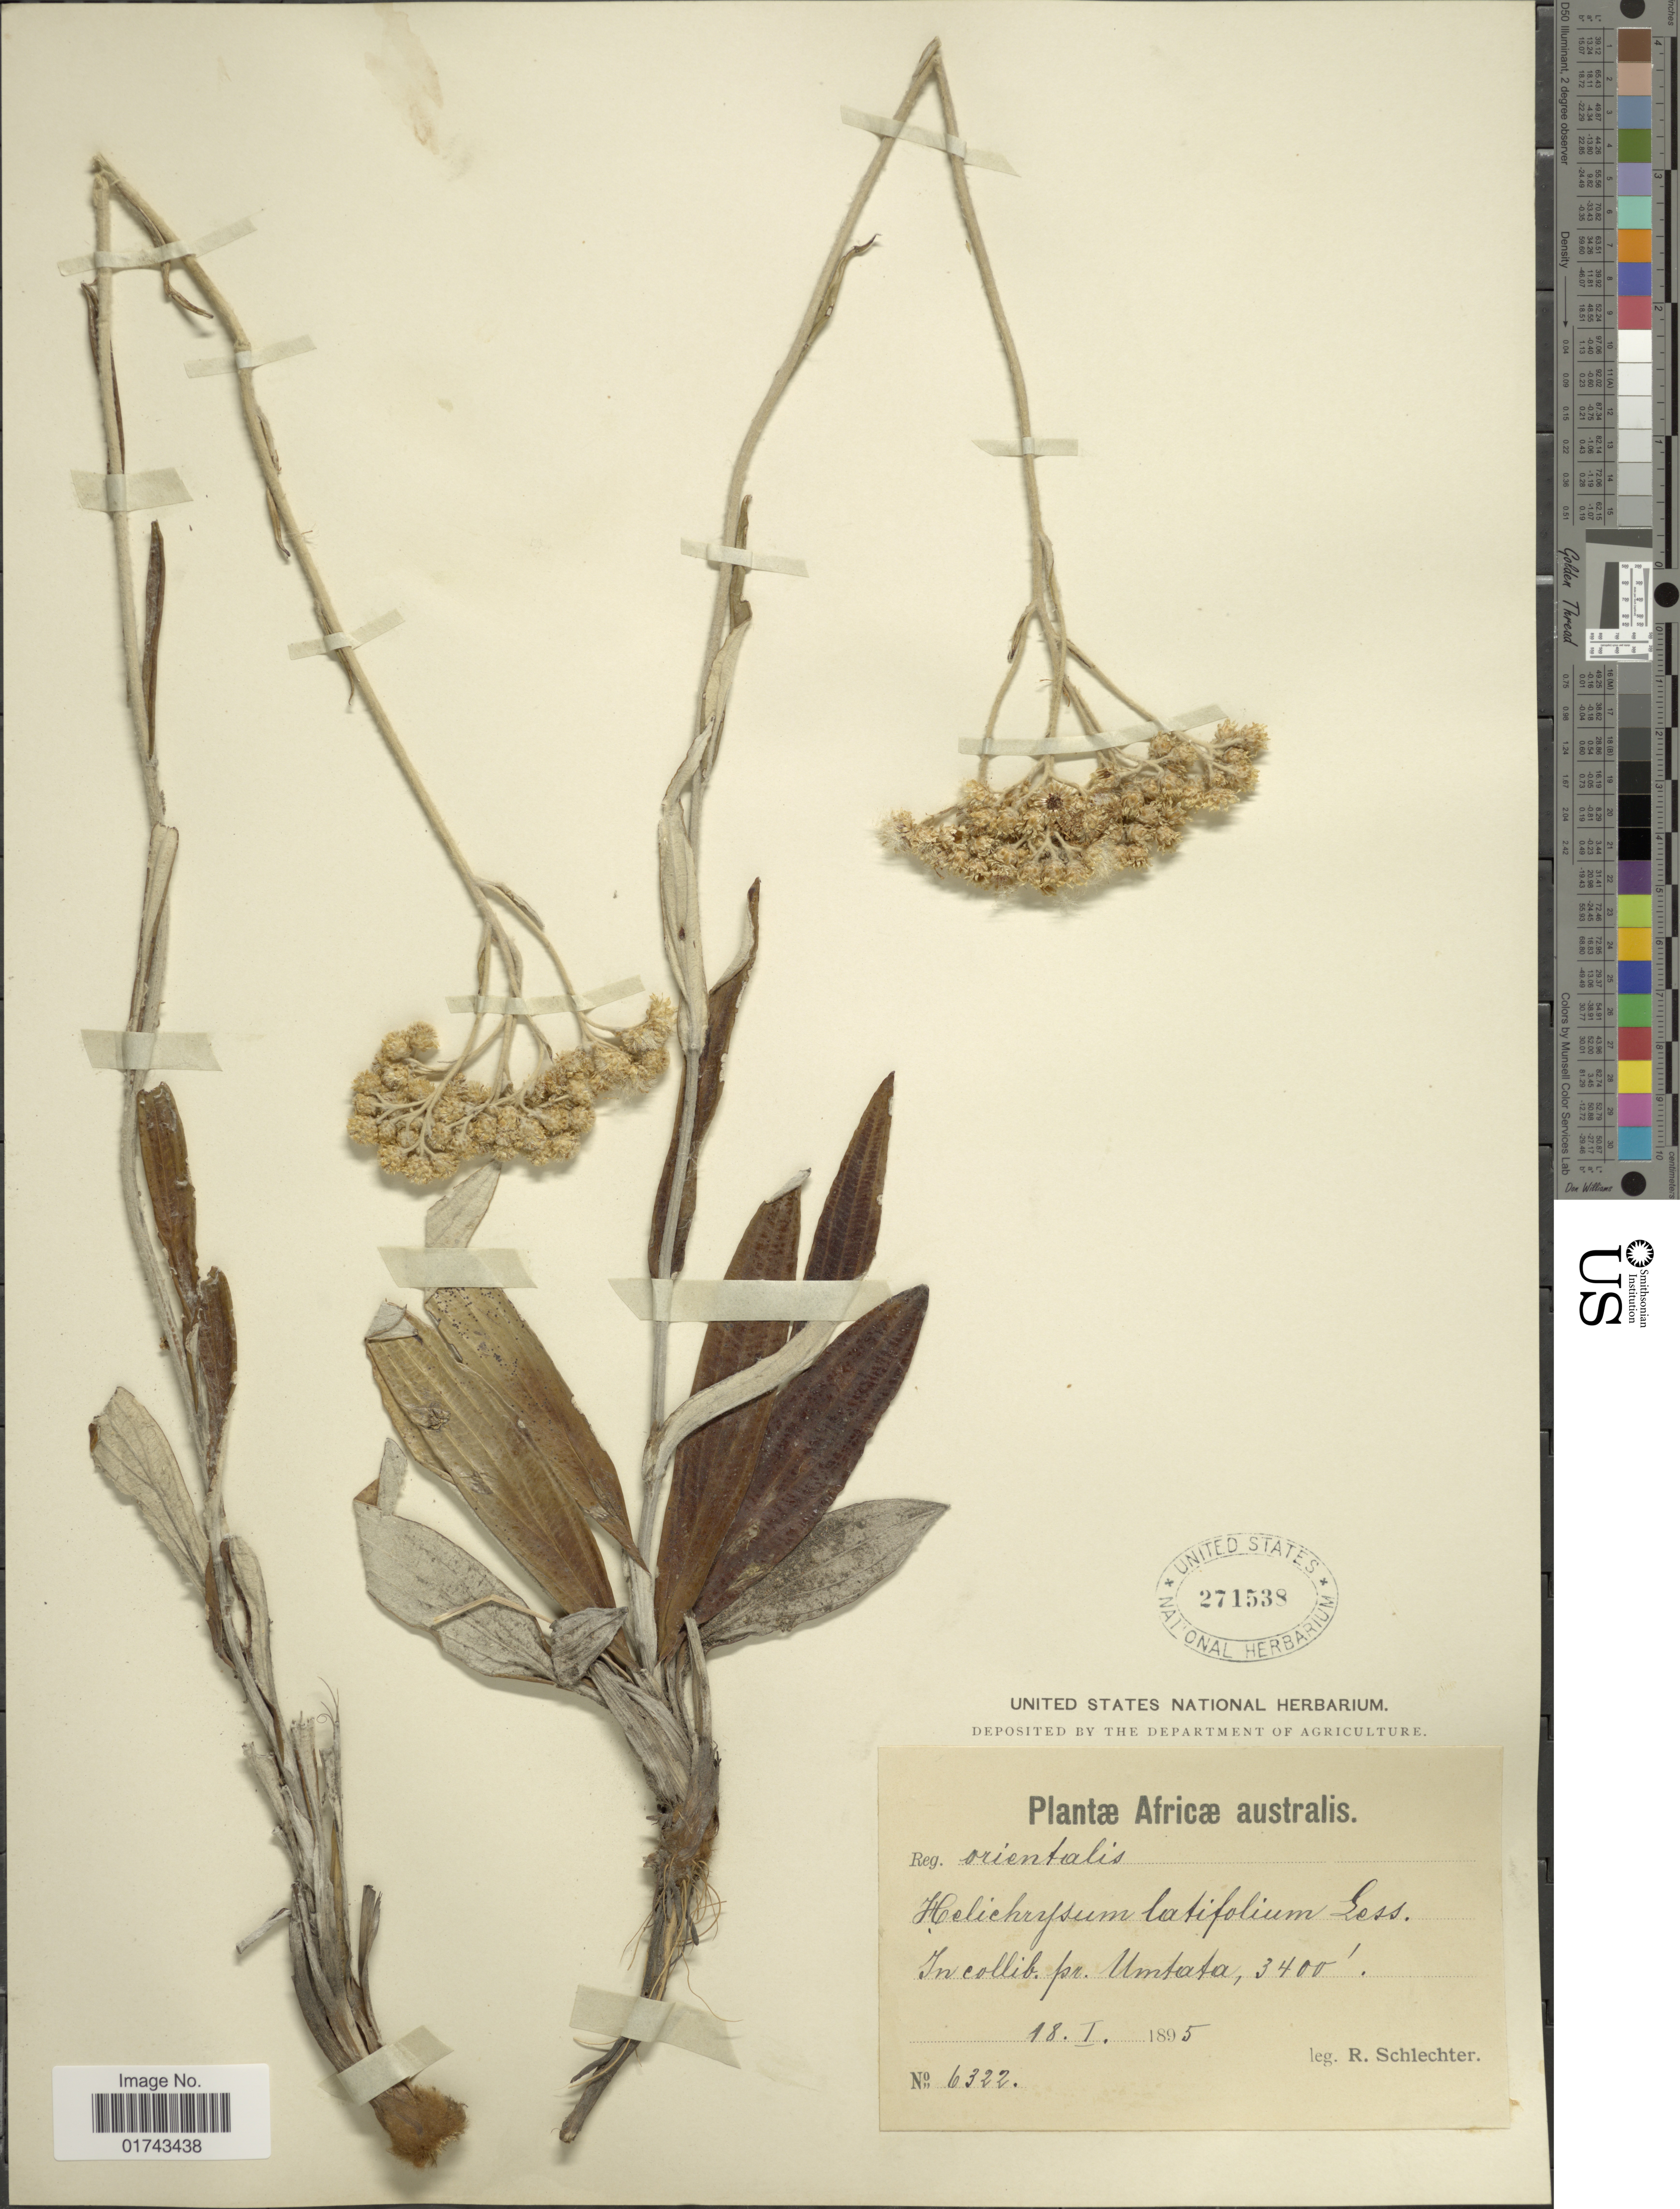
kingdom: Plantae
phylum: Tracheophyta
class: Magnoliopsida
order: Asterales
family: Asteraceae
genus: Helichrysum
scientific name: Helichrysum nudifolium var. pilosellum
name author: (L.) Beentje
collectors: F. R. R. Schlechter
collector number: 6322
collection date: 1895-01-18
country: South Africa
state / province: Eastern Cape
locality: In collib. pr. Umtata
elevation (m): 1036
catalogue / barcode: US 271538